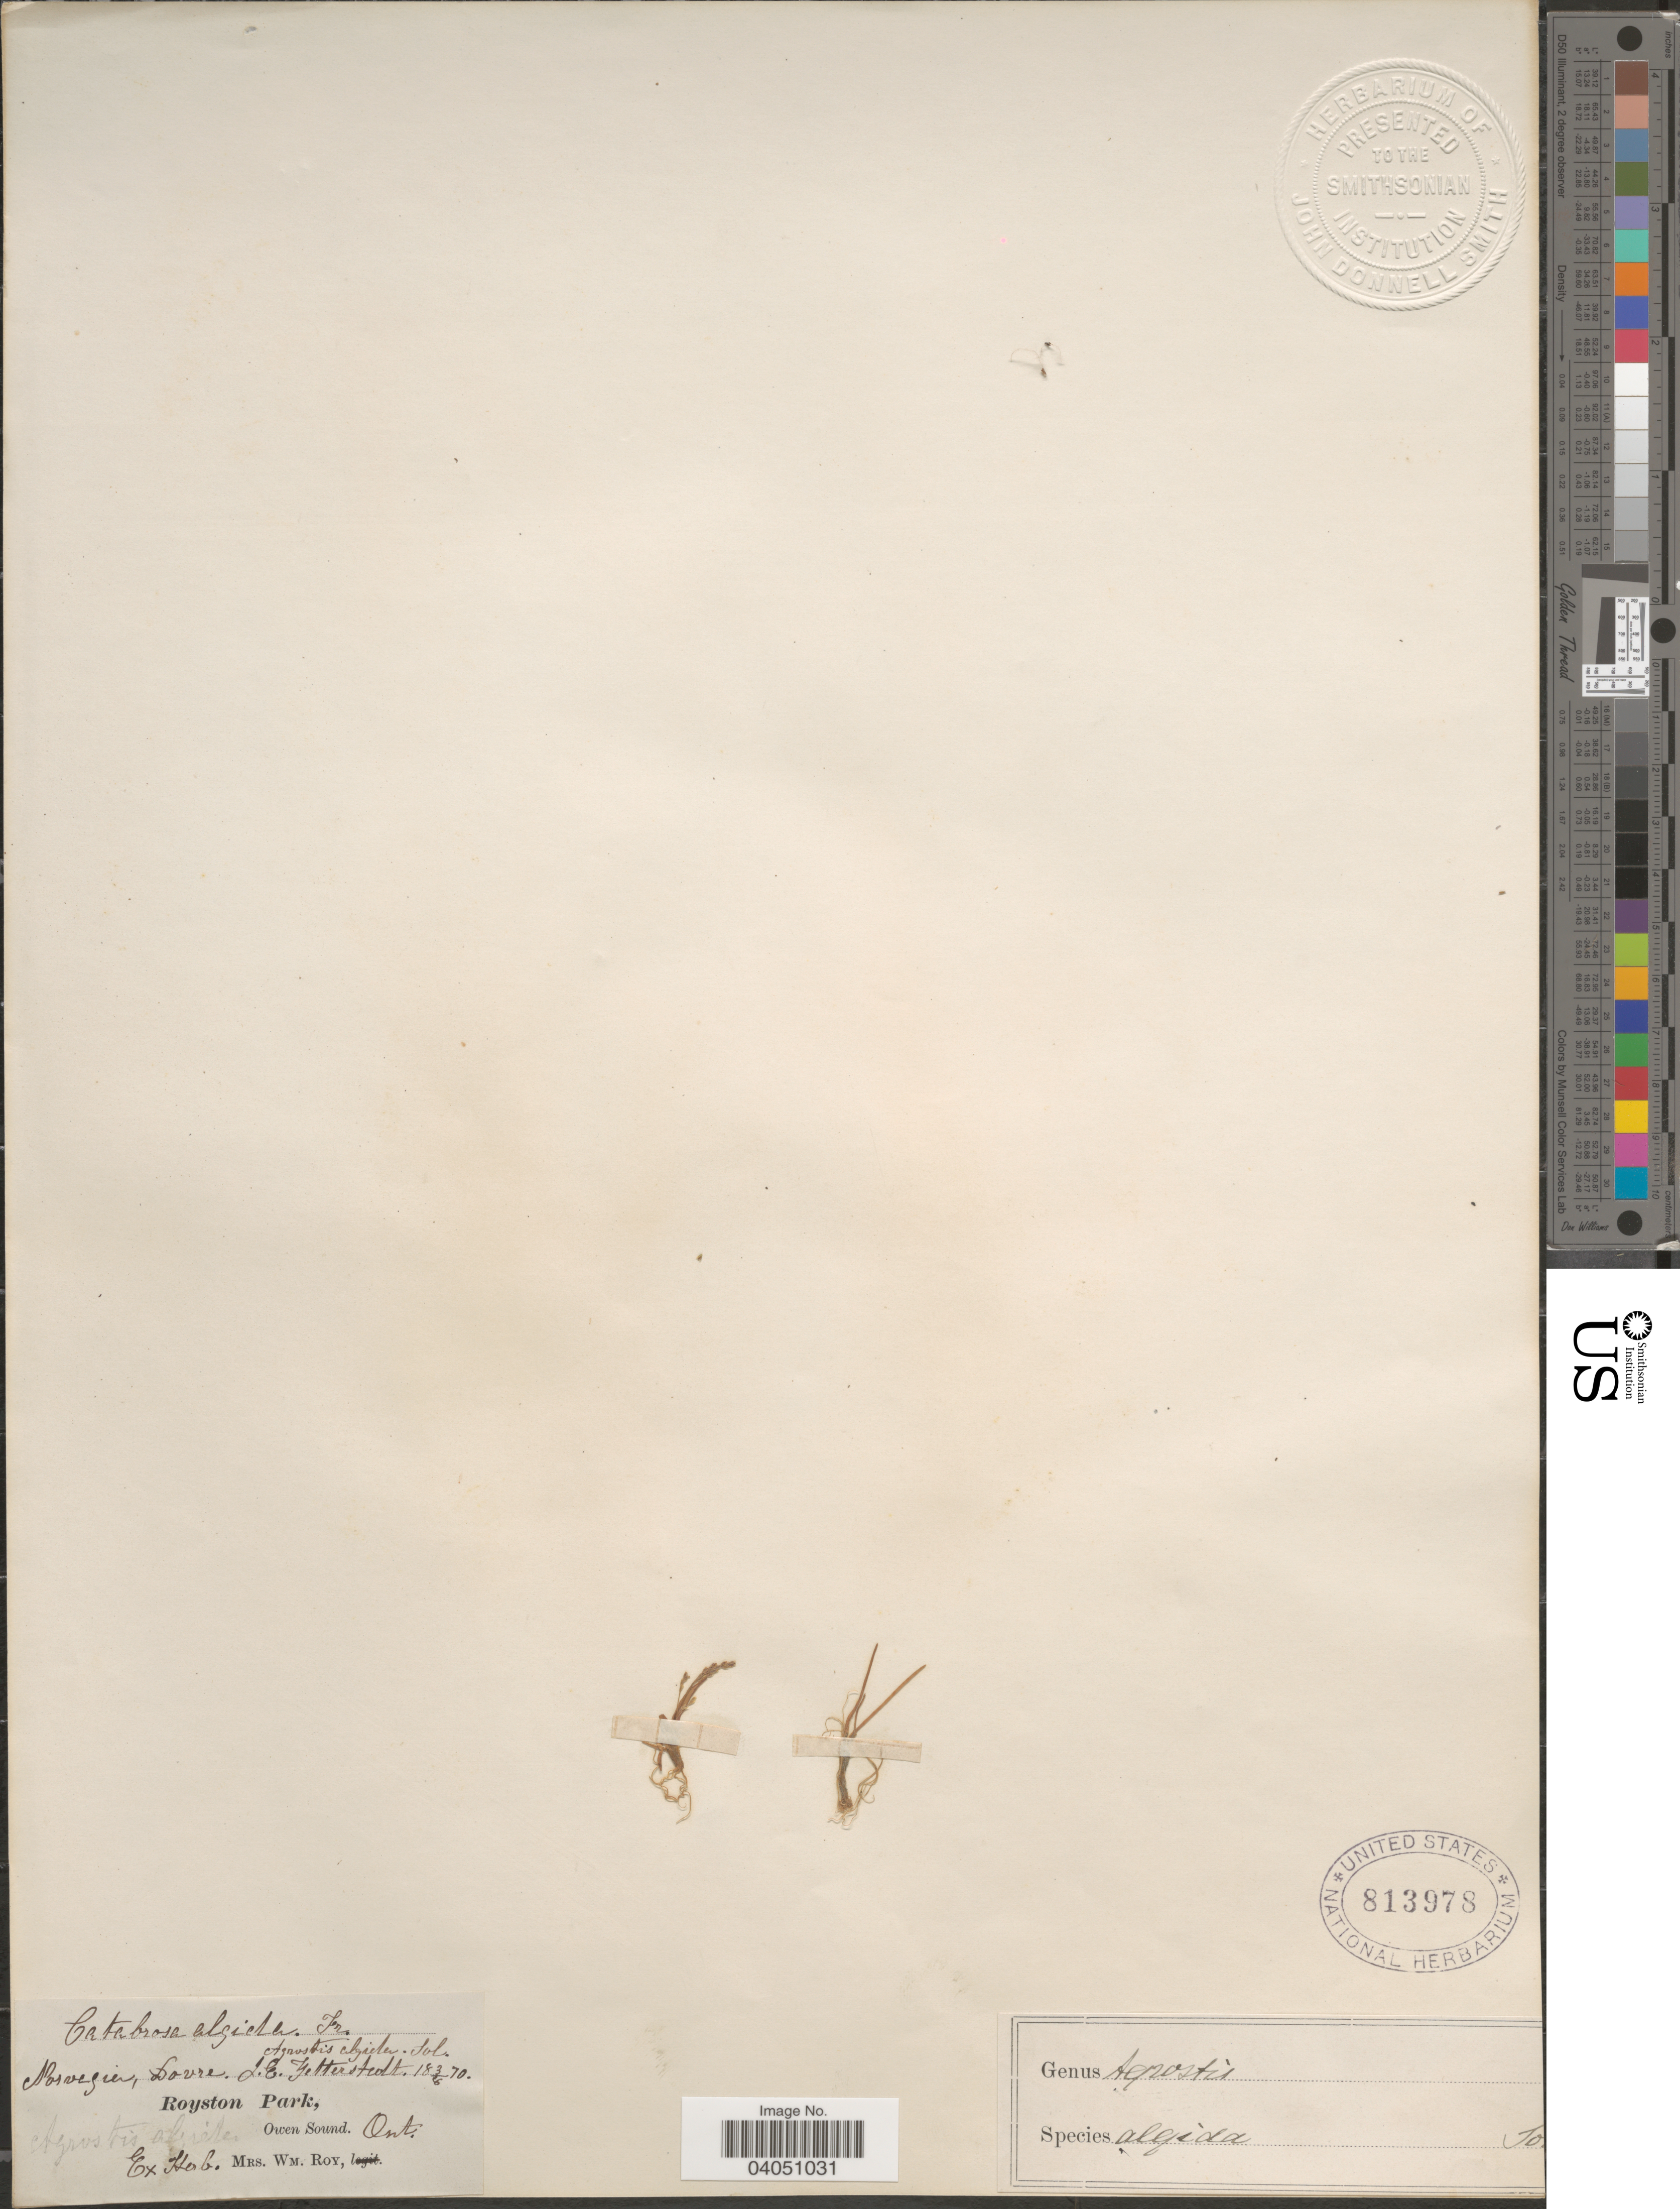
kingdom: Plantae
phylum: Tracheophyta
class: Liliopsida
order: Poales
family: Poaceae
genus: Phippsia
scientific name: Phippsia algida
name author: (Sol.) R. Br.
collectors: J.E. Zetterstedt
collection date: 1870-08-03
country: Norway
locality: Dovre.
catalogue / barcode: US 813978